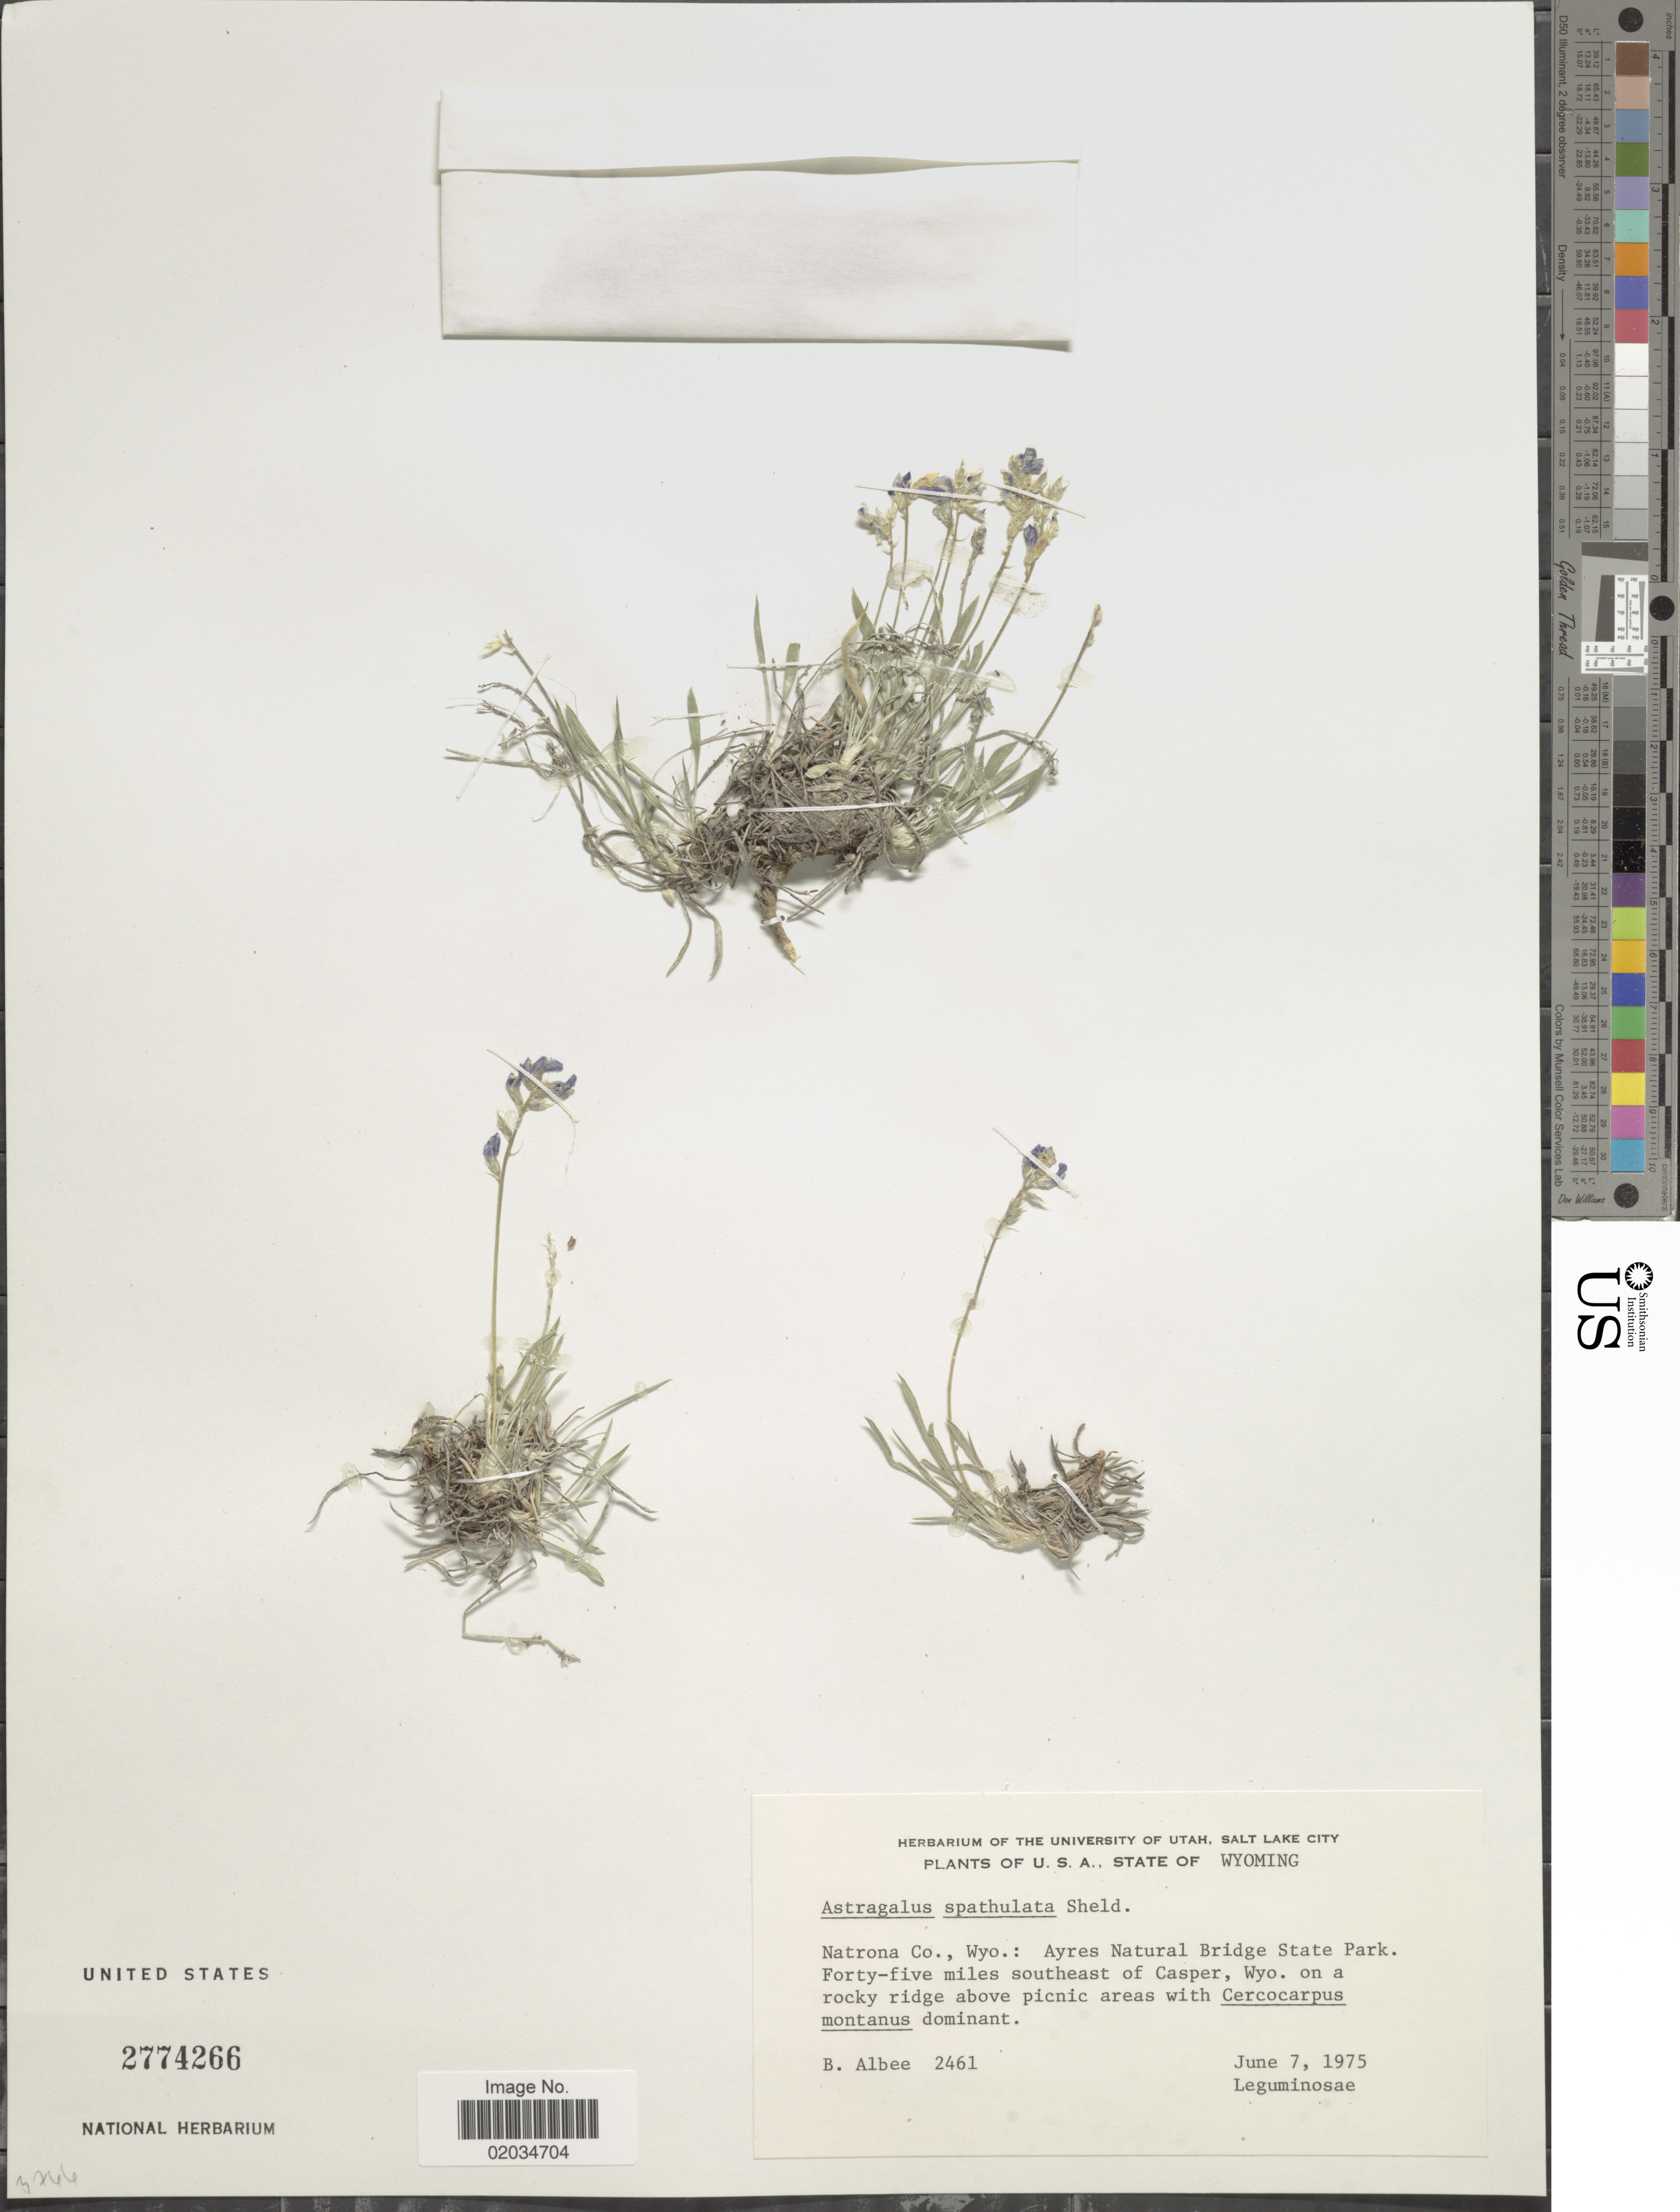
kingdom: Plantae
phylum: Tracheophyta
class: Magnoliopsida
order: Fabales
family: Fabaceae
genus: Astragalus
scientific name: Astragalus sparsiflorus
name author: A. Gray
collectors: B. Albee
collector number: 2461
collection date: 1975-06-07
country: United States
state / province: Wyoming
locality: Natrona Co.: Ayres Natural Bridge State Park. Forty-five miles southeast of Casper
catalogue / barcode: US 2774266